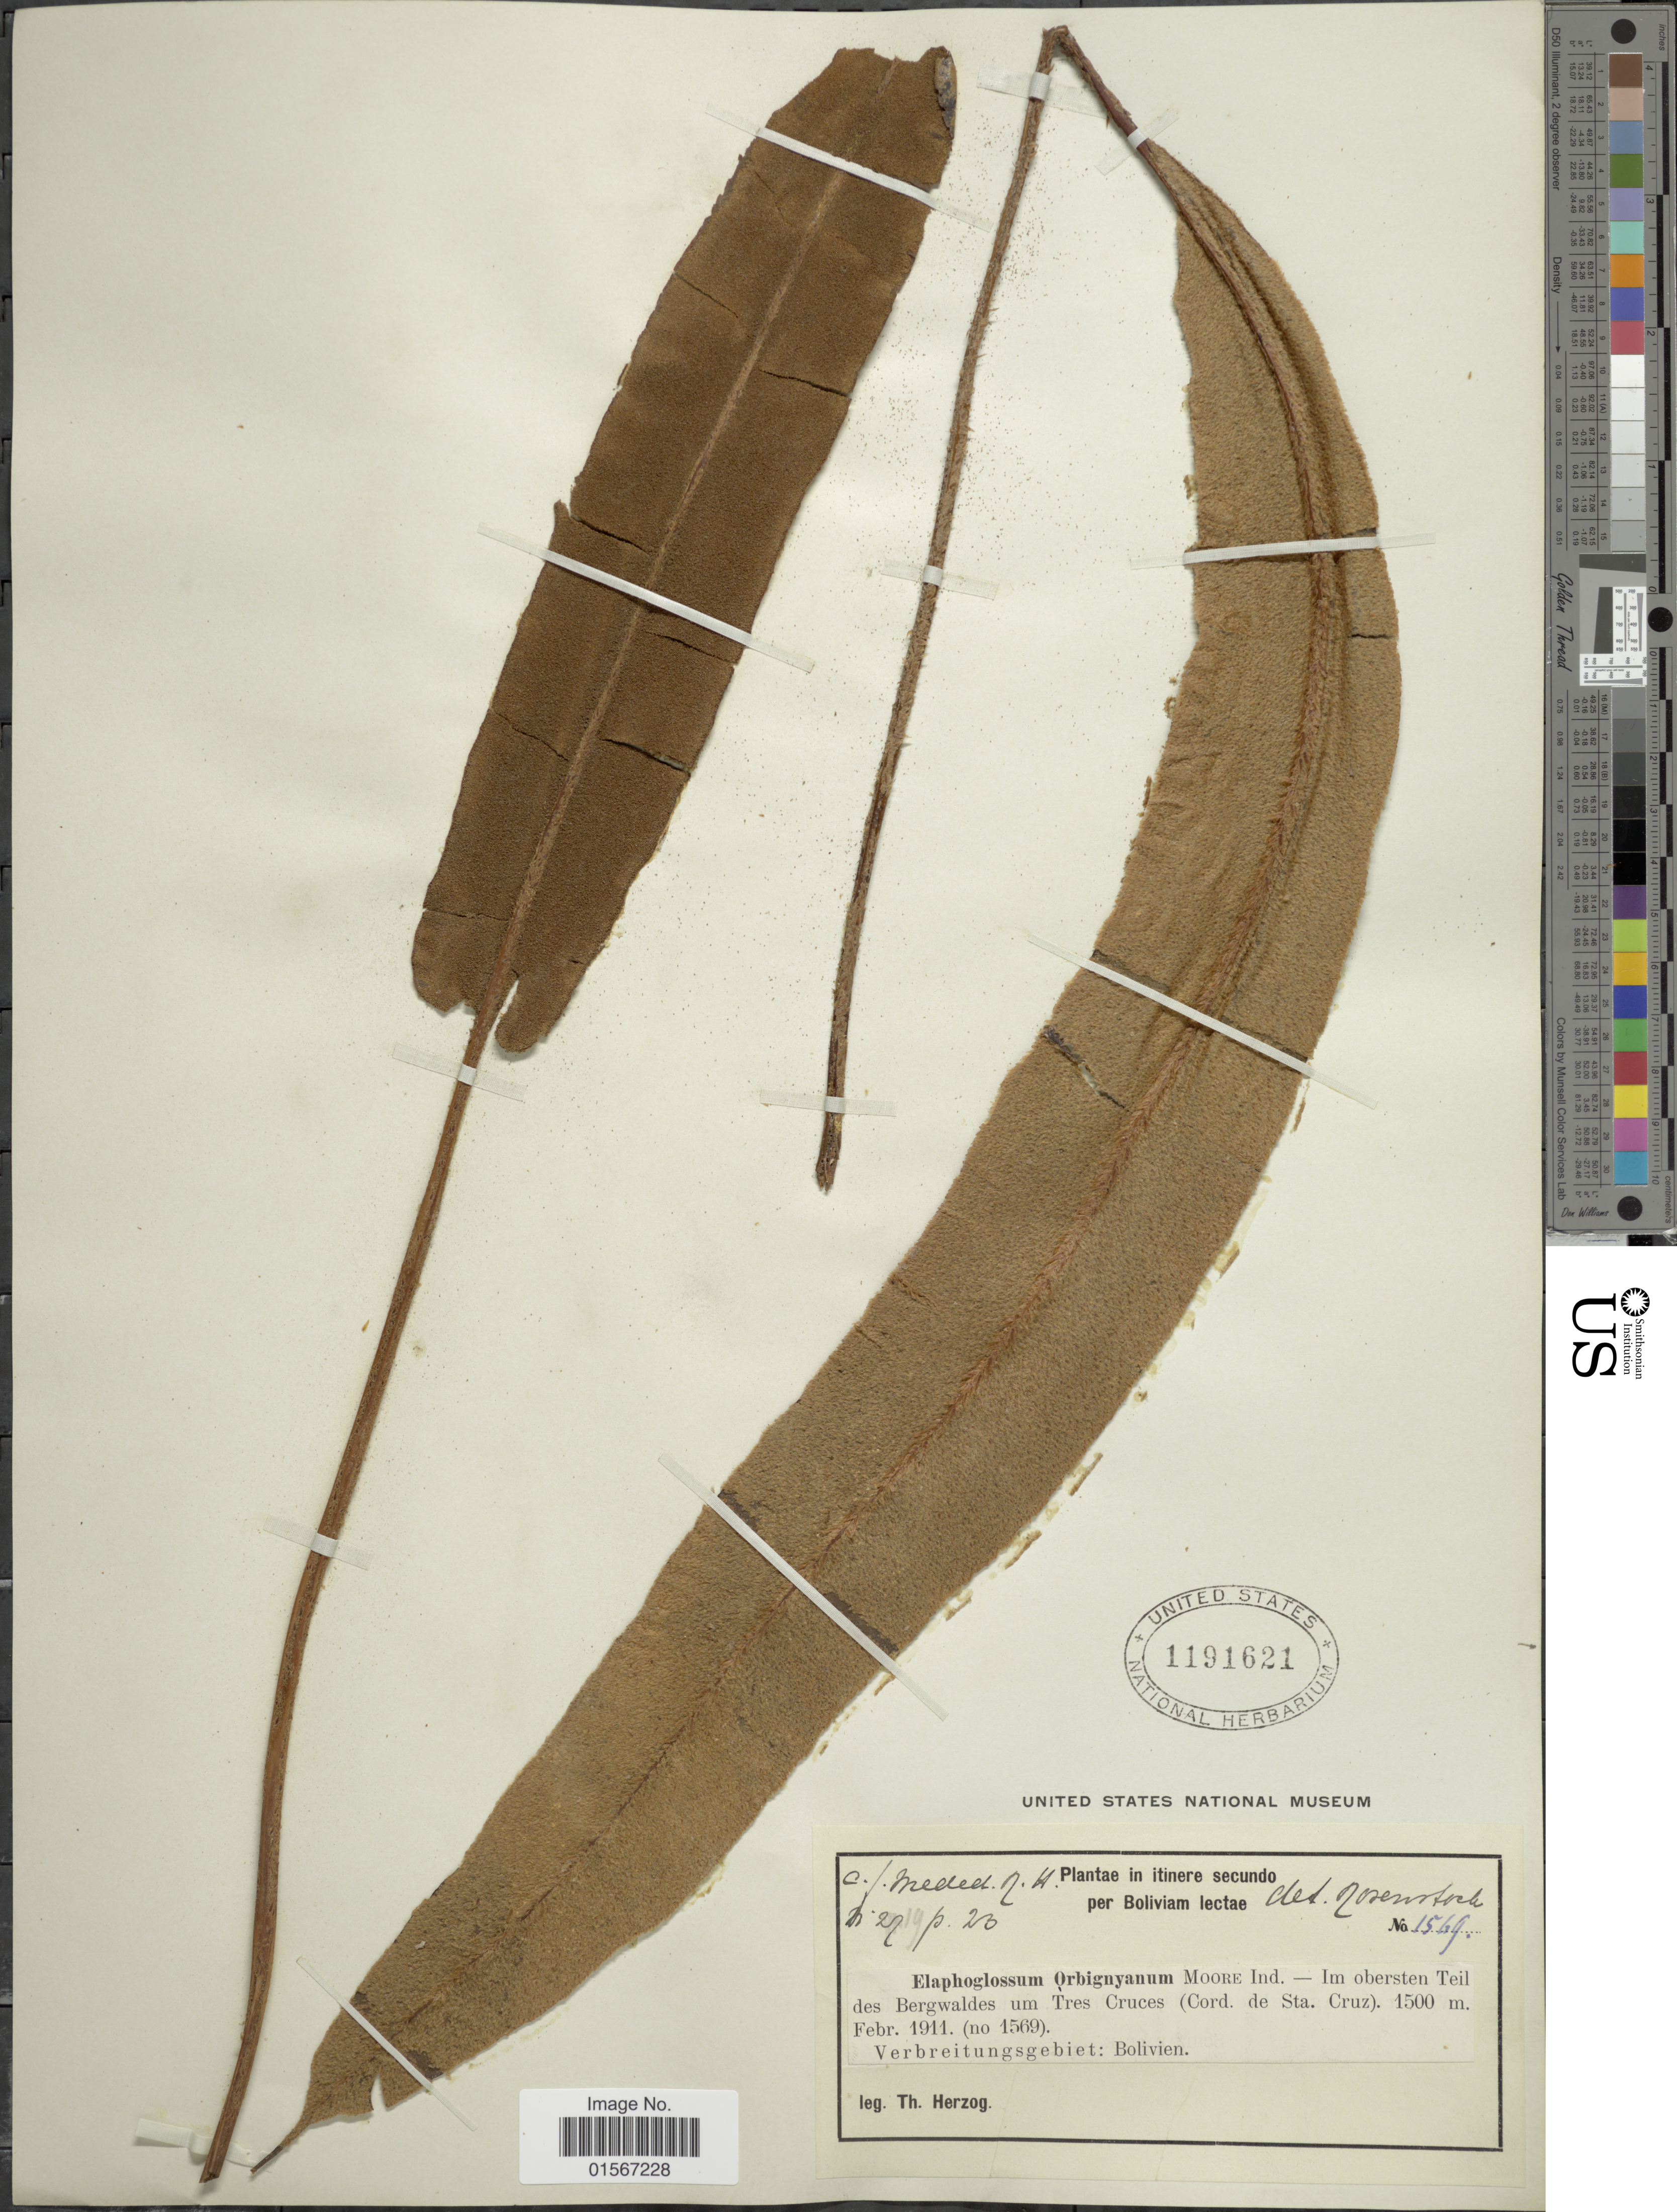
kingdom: Plantae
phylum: Tracheophyta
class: Polypodiopsida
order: Polypodiales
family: Dryopteridaceae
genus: Elaphoglossum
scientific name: Elaphoglossum orbignyanum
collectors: T. K. J. Herzog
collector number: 1569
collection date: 1911-02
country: Bolivia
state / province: Santa Cruz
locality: Im obersten Teil des Bergwaldes um Tres Cruces (Cord. de Sta. Cruz.).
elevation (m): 1500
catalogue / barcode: US 1191621